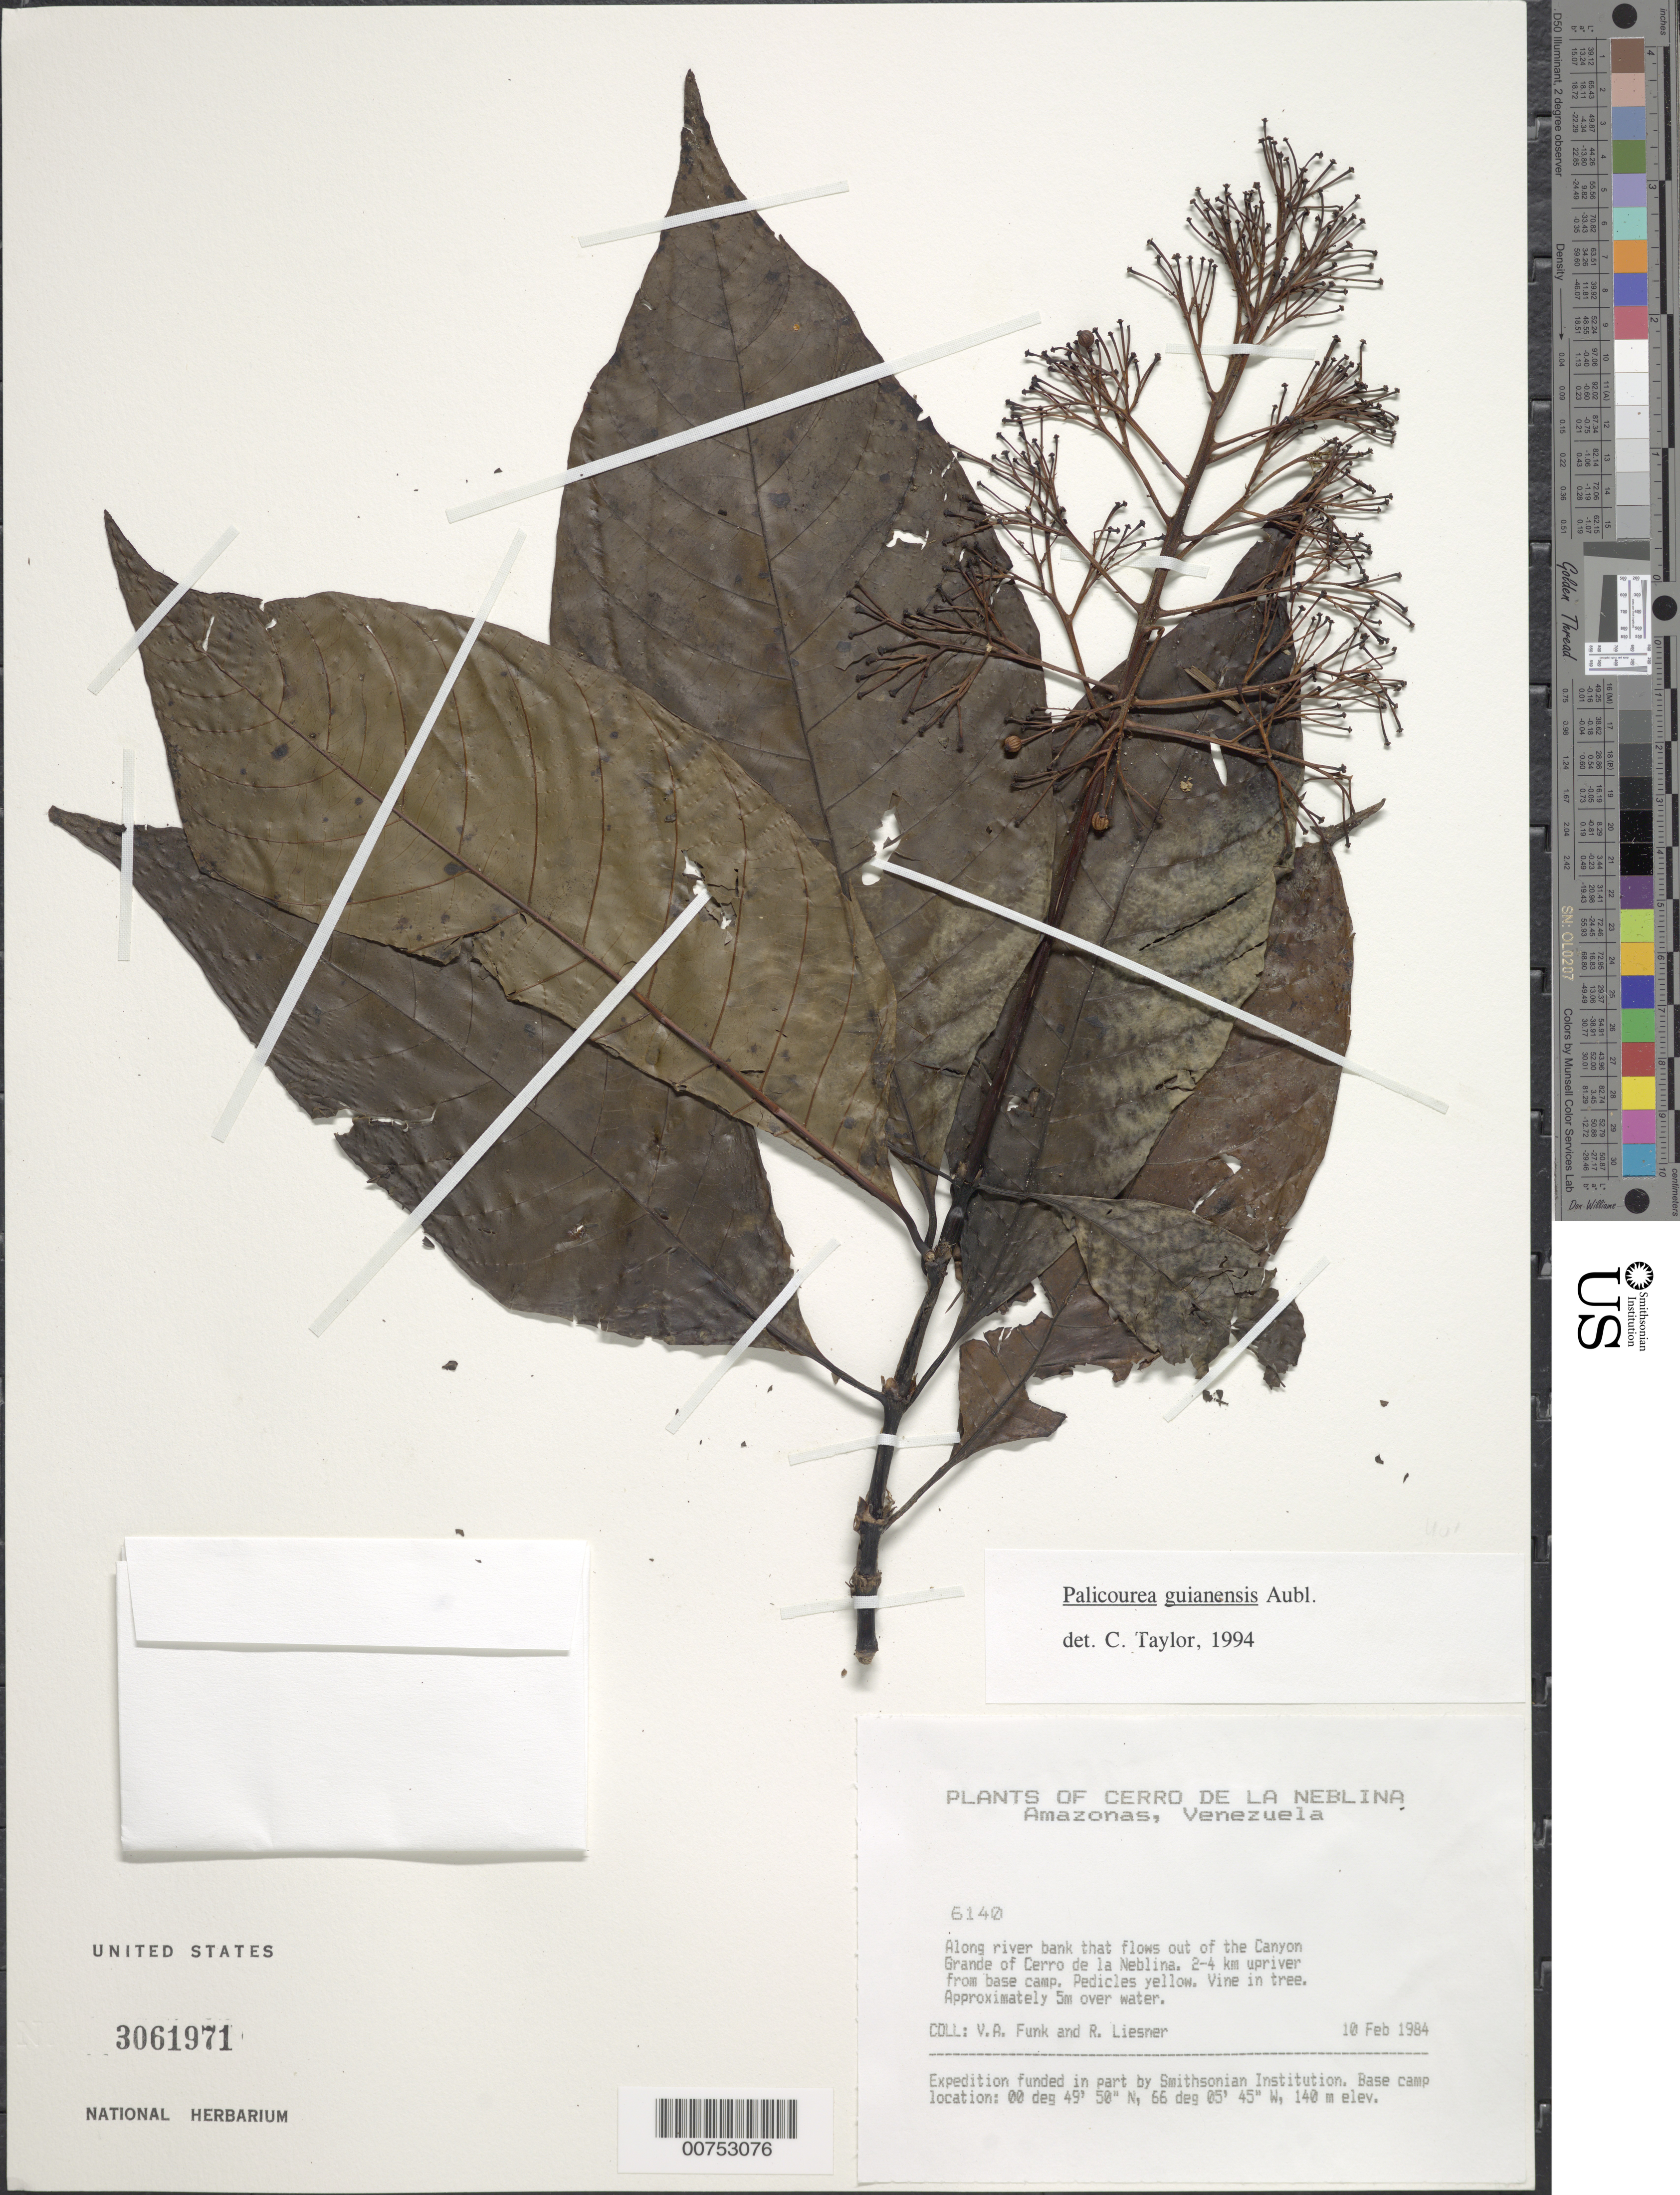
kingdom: Plantae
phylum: Tracheophyta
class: Magnoliopsida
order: Gentianales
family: Rubiaceae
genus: Palicourea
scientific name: Palicourea guianensis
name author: Aubl.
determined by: Taylor, Constance E. S.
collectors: V. Funk & R. L. Liesner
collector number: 6140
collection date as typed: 10-Feb-84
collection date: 1984-02-10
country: Venezuela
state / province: Amazonas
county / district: Río Negro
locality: Canyon Grande, Cerro de la Neblina, 2-4 km upriver from base camp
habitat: Along river bank flowing out of Canyon Grande; in tree, aprox 5m over water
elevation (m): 140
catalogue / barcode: US 3061971